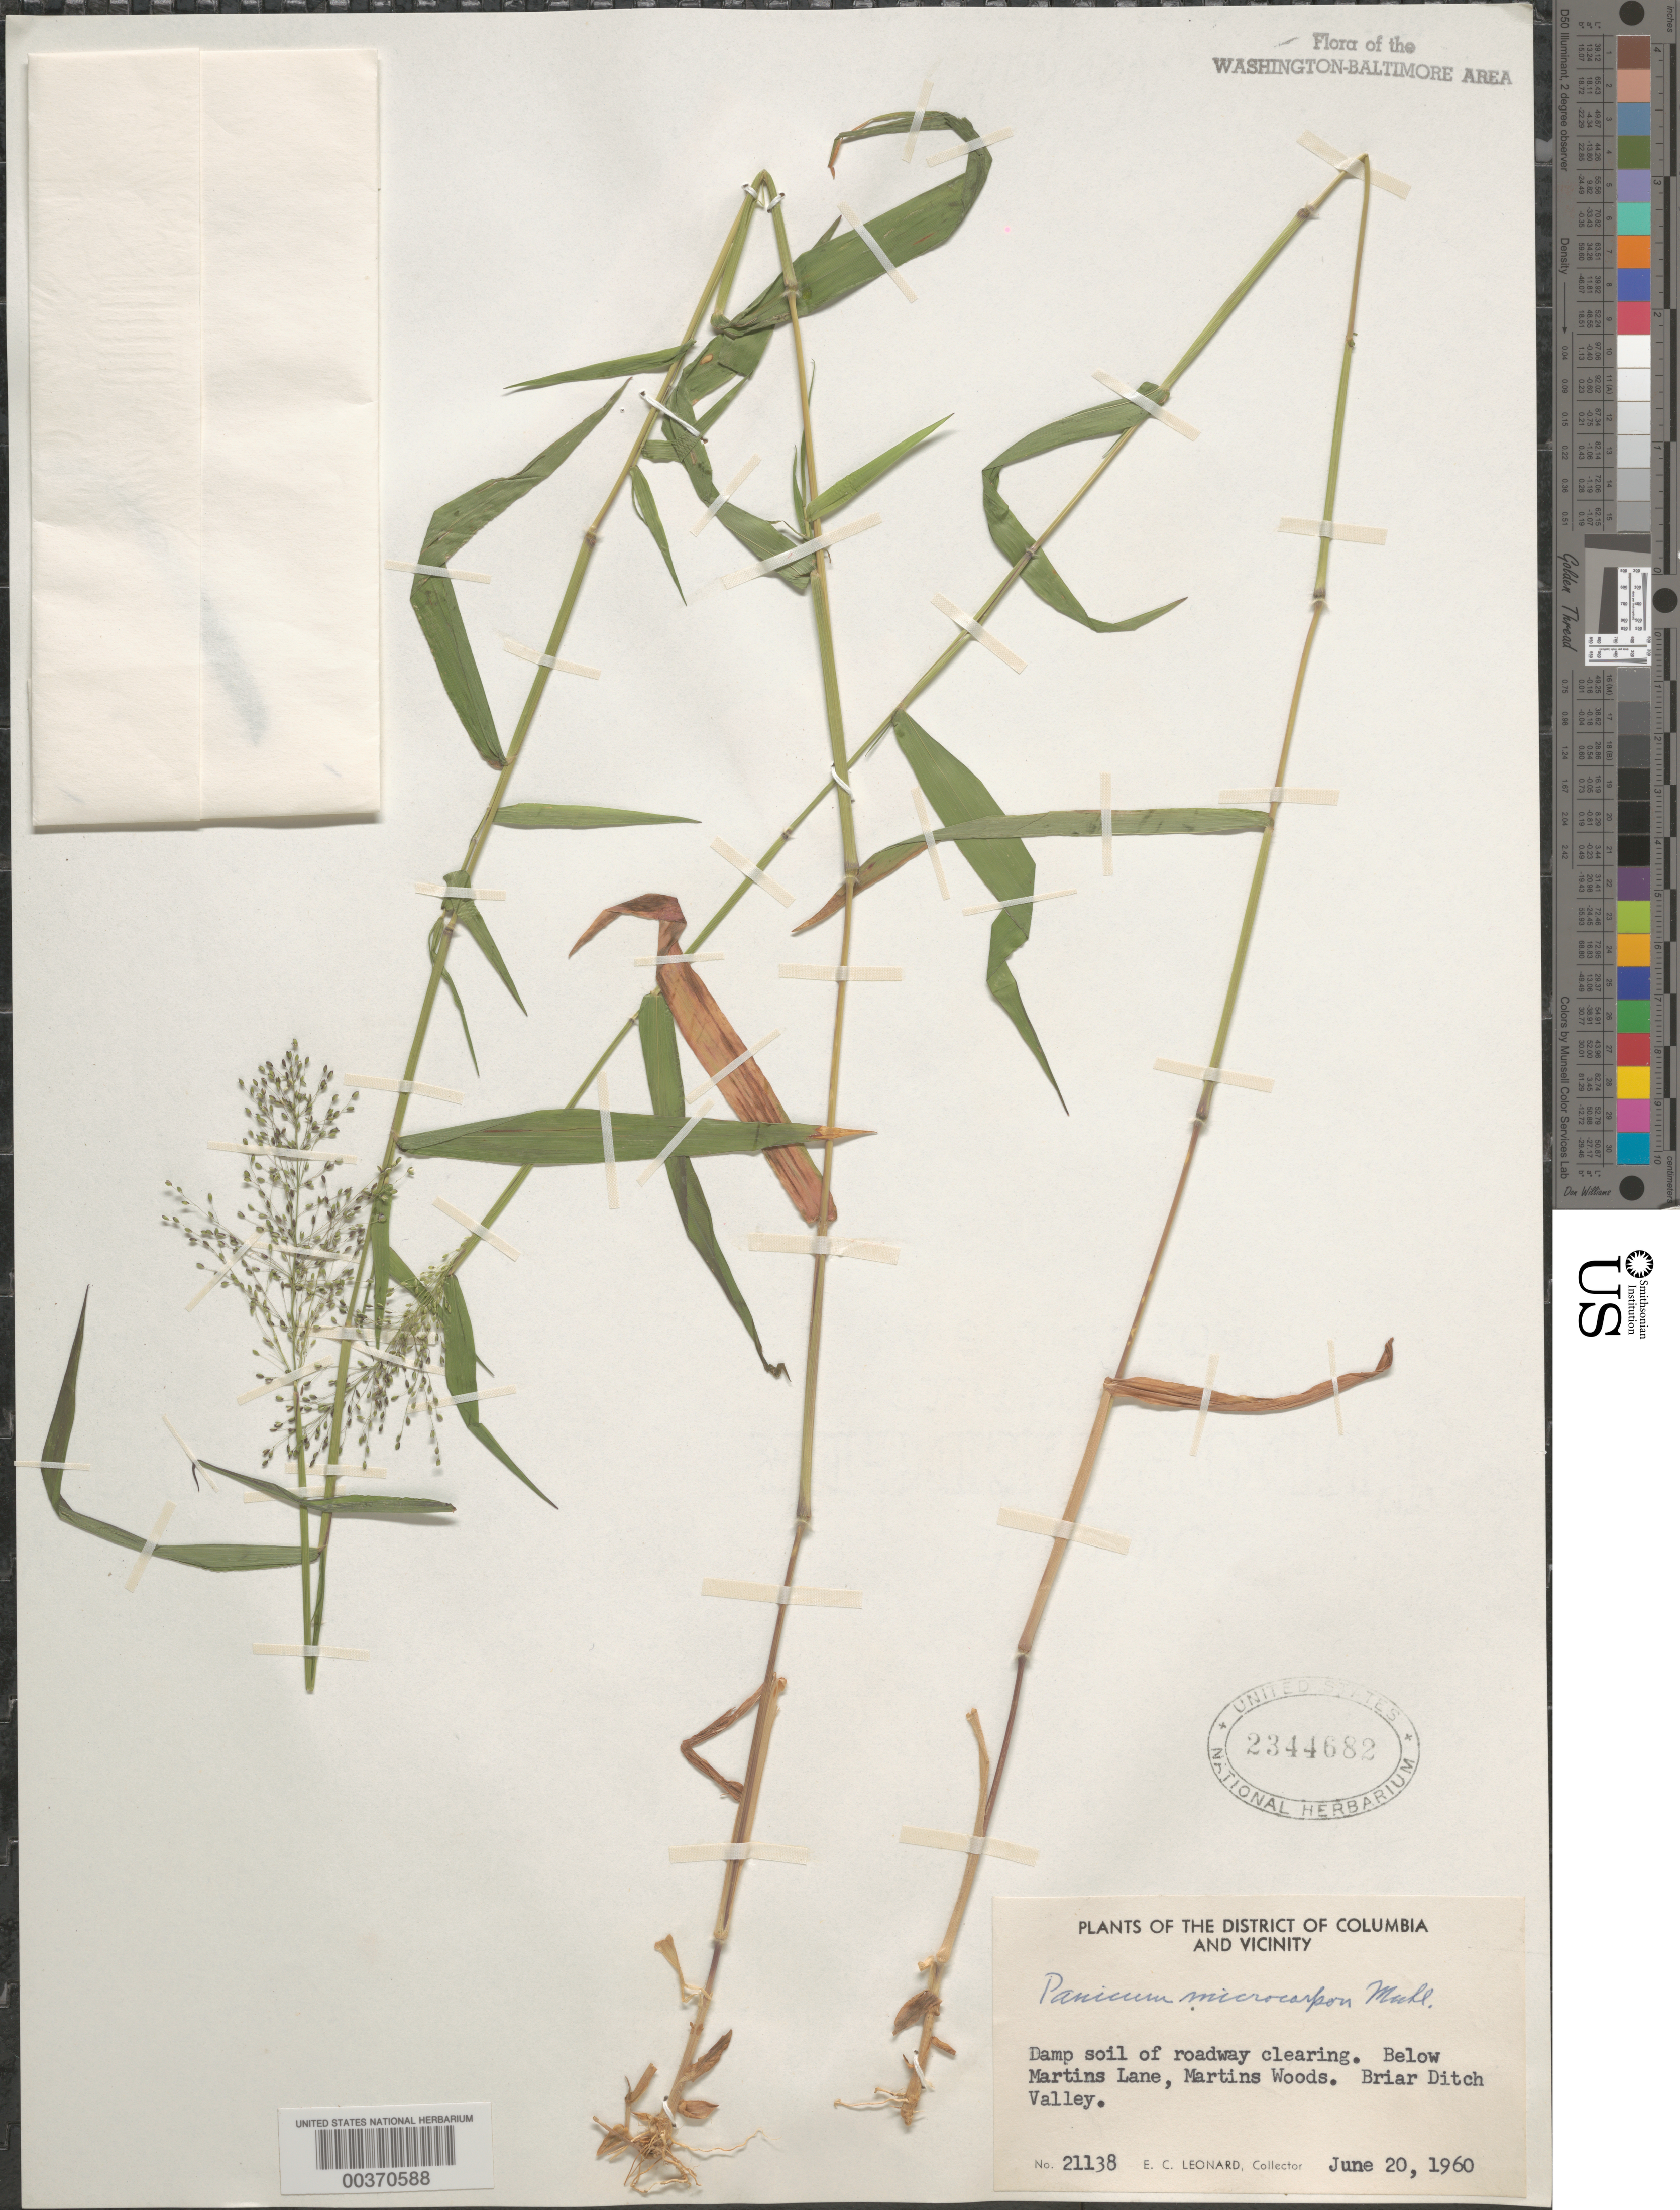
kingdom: Plantae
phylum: Tracheophyta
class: Liliopsida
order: Poales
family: Poaceae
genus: Dichanthelium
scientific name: Dichanthelium dichotomum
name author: (L.) Gould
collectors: E. C. Leonard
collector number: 21138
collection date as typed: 20 Jun 1960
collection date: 1960-06-20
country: United States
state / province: Maryland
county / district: Prince George's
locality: Below Martins Lane, Briar Ditch Valley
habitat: Damp soil of roadway clearing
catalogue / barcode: US 2344682